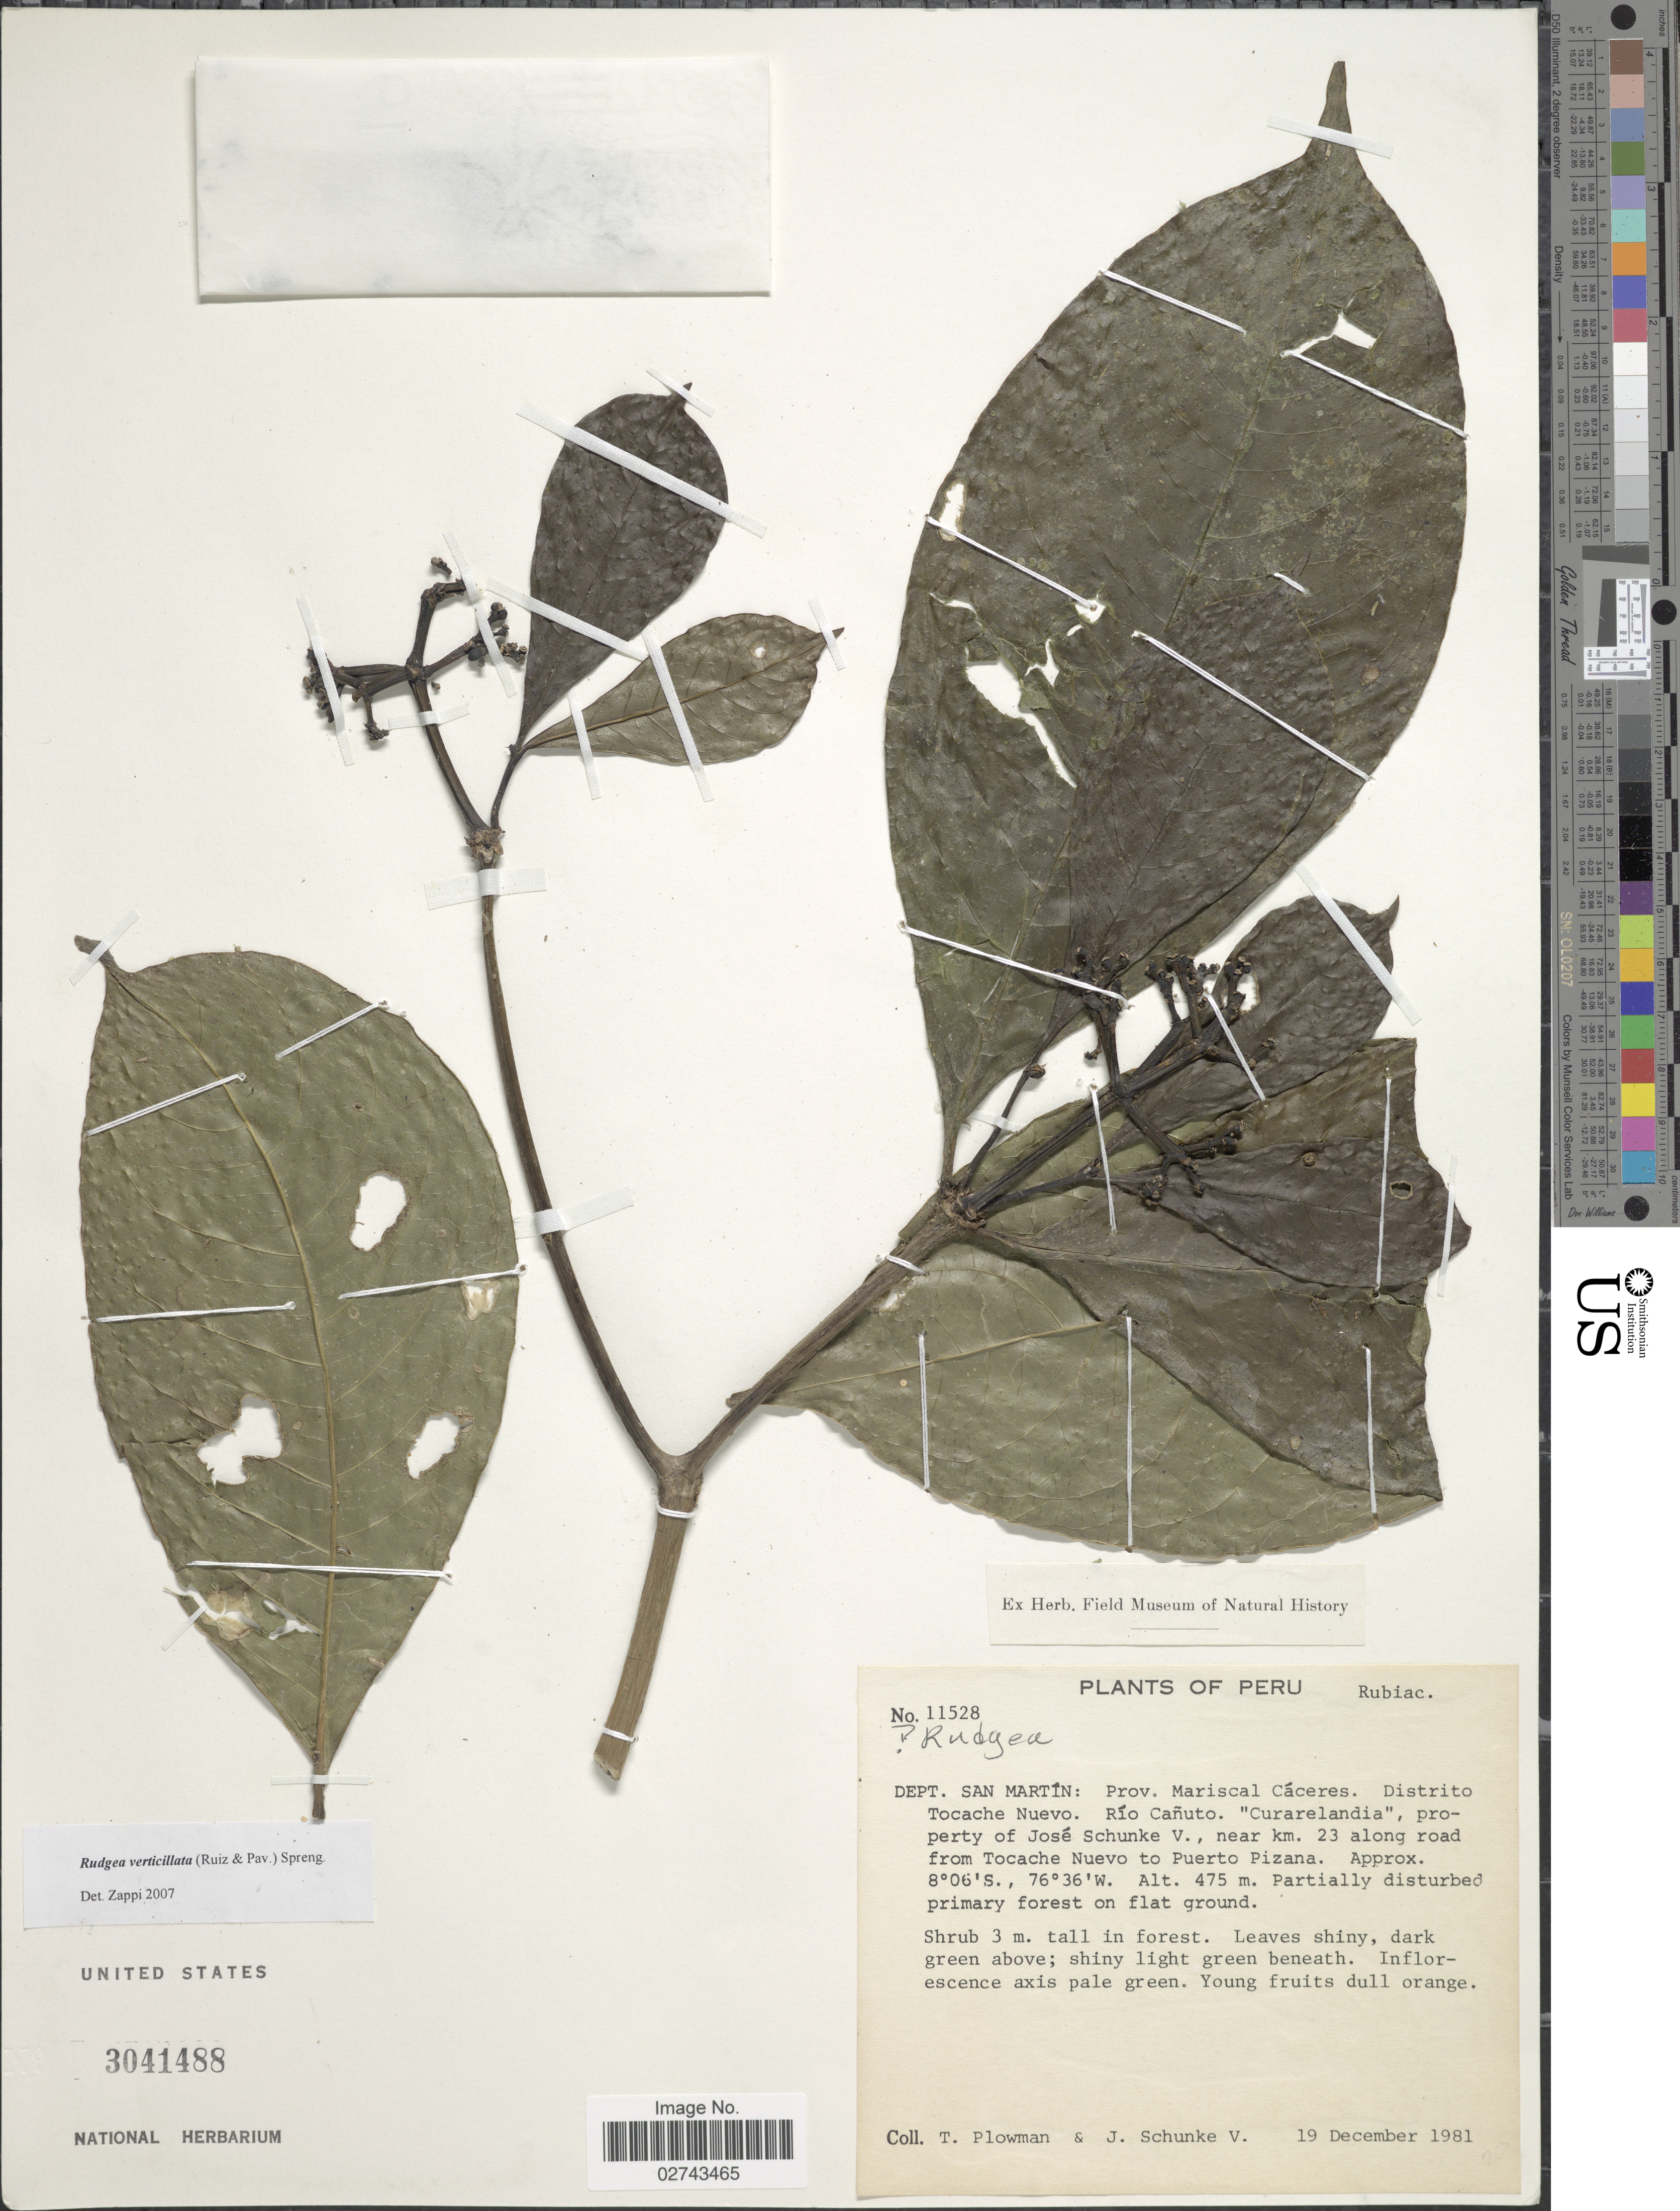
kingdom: Plantae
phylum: Tracheophyta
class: Magnoliopsida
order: Gentianales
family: Rubiaceae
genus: Rudgea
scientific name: Rudgea verticillata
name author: (Ruiz & Pav.) Spreng.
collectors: T. Plowman & J. Schunke Vigo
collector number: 11528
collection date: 1981-12-19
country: Peru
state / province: San Martín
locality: Dept. San Martin: Prov. Mariscal Caceres, Distrito Tocache Nuevo, Rio Canuto, Curarelandia, property of Jose Schunke V., near Km 23 along road from Tocache Nuevo to Puerto Pizana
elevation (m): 475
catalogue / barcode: US 3041488